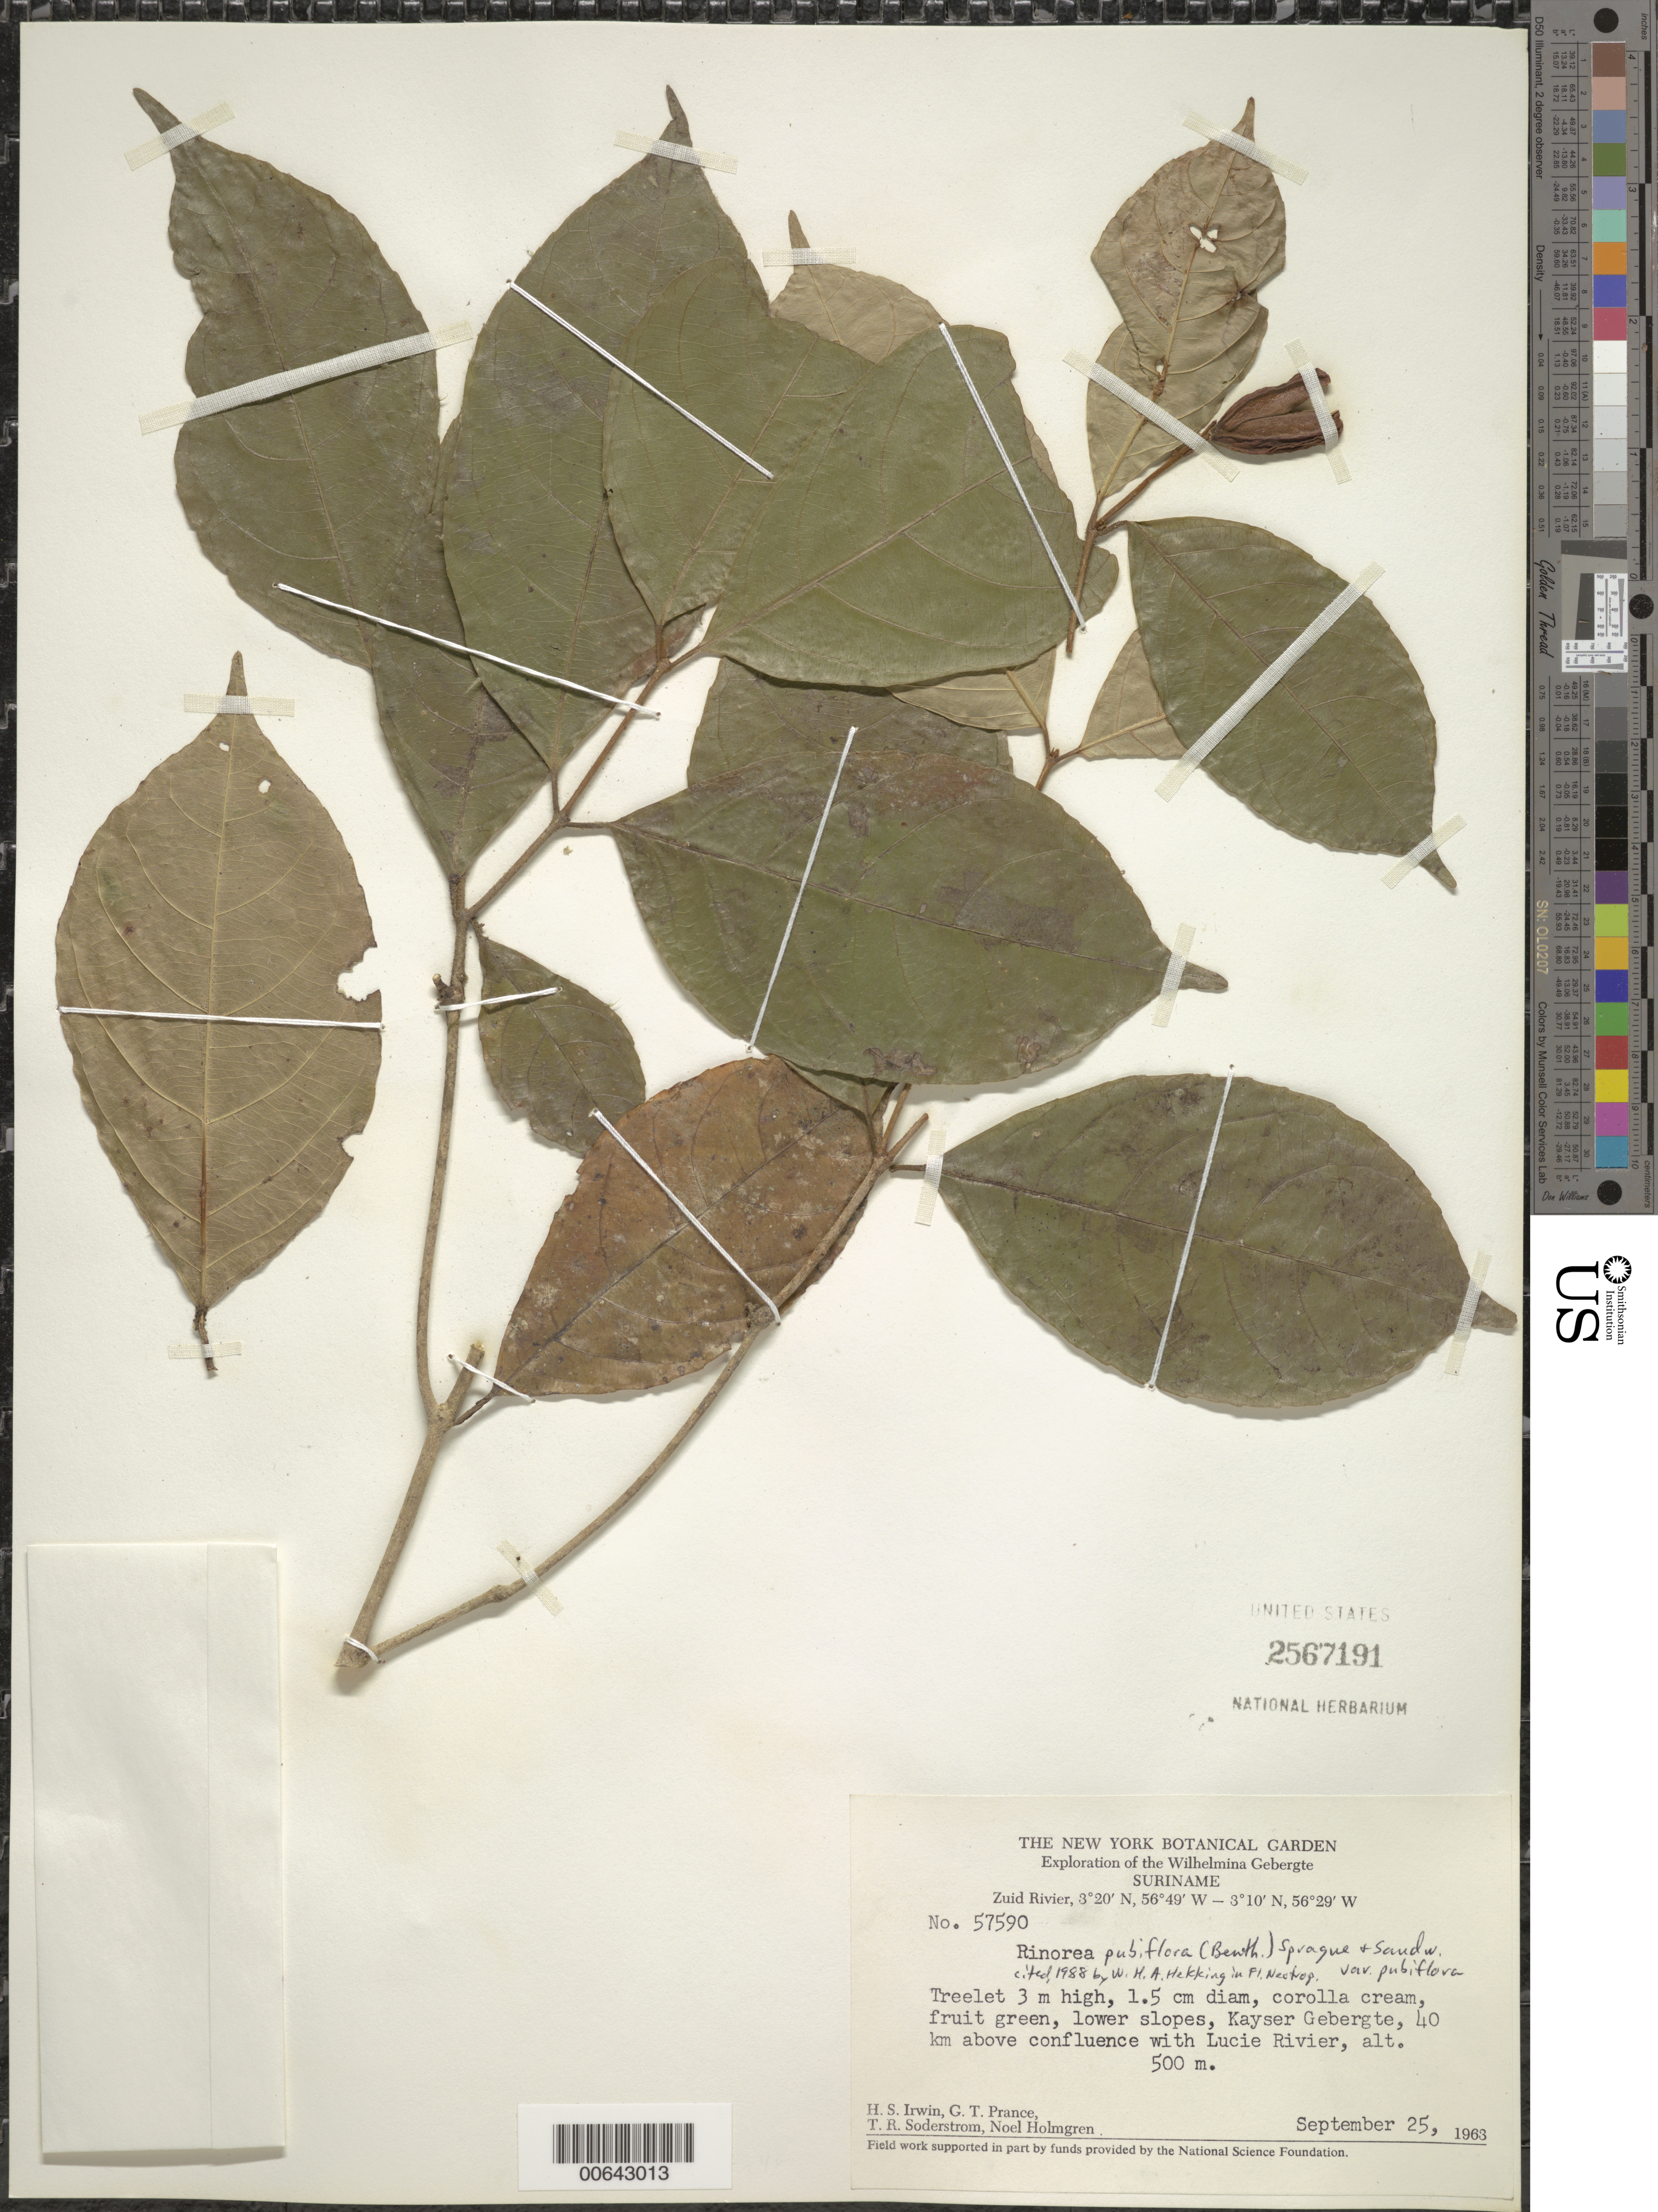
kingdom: Plantae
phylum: Tracheophyta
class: Magnoliopsida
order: Malpighiales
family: Violaceae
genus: Rinorea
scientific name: Rinorea pubiflora var. pubiflora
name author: (Benth.) Sprague & Sandwith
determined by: Hekking, W. H. A.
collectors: H. Irwin, G. T. Prance, T. R. Soderstrom & N. H. Holmgren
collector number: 57590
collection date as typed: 25-Sep-63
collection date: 1963-09-25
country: Suriname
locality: Kayser Airstrip, Zuid R., 45 km above confl. with Lucie R., Wilhelmina Gebergte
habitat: Lower slopes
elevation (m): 500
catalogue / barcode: US 2567191